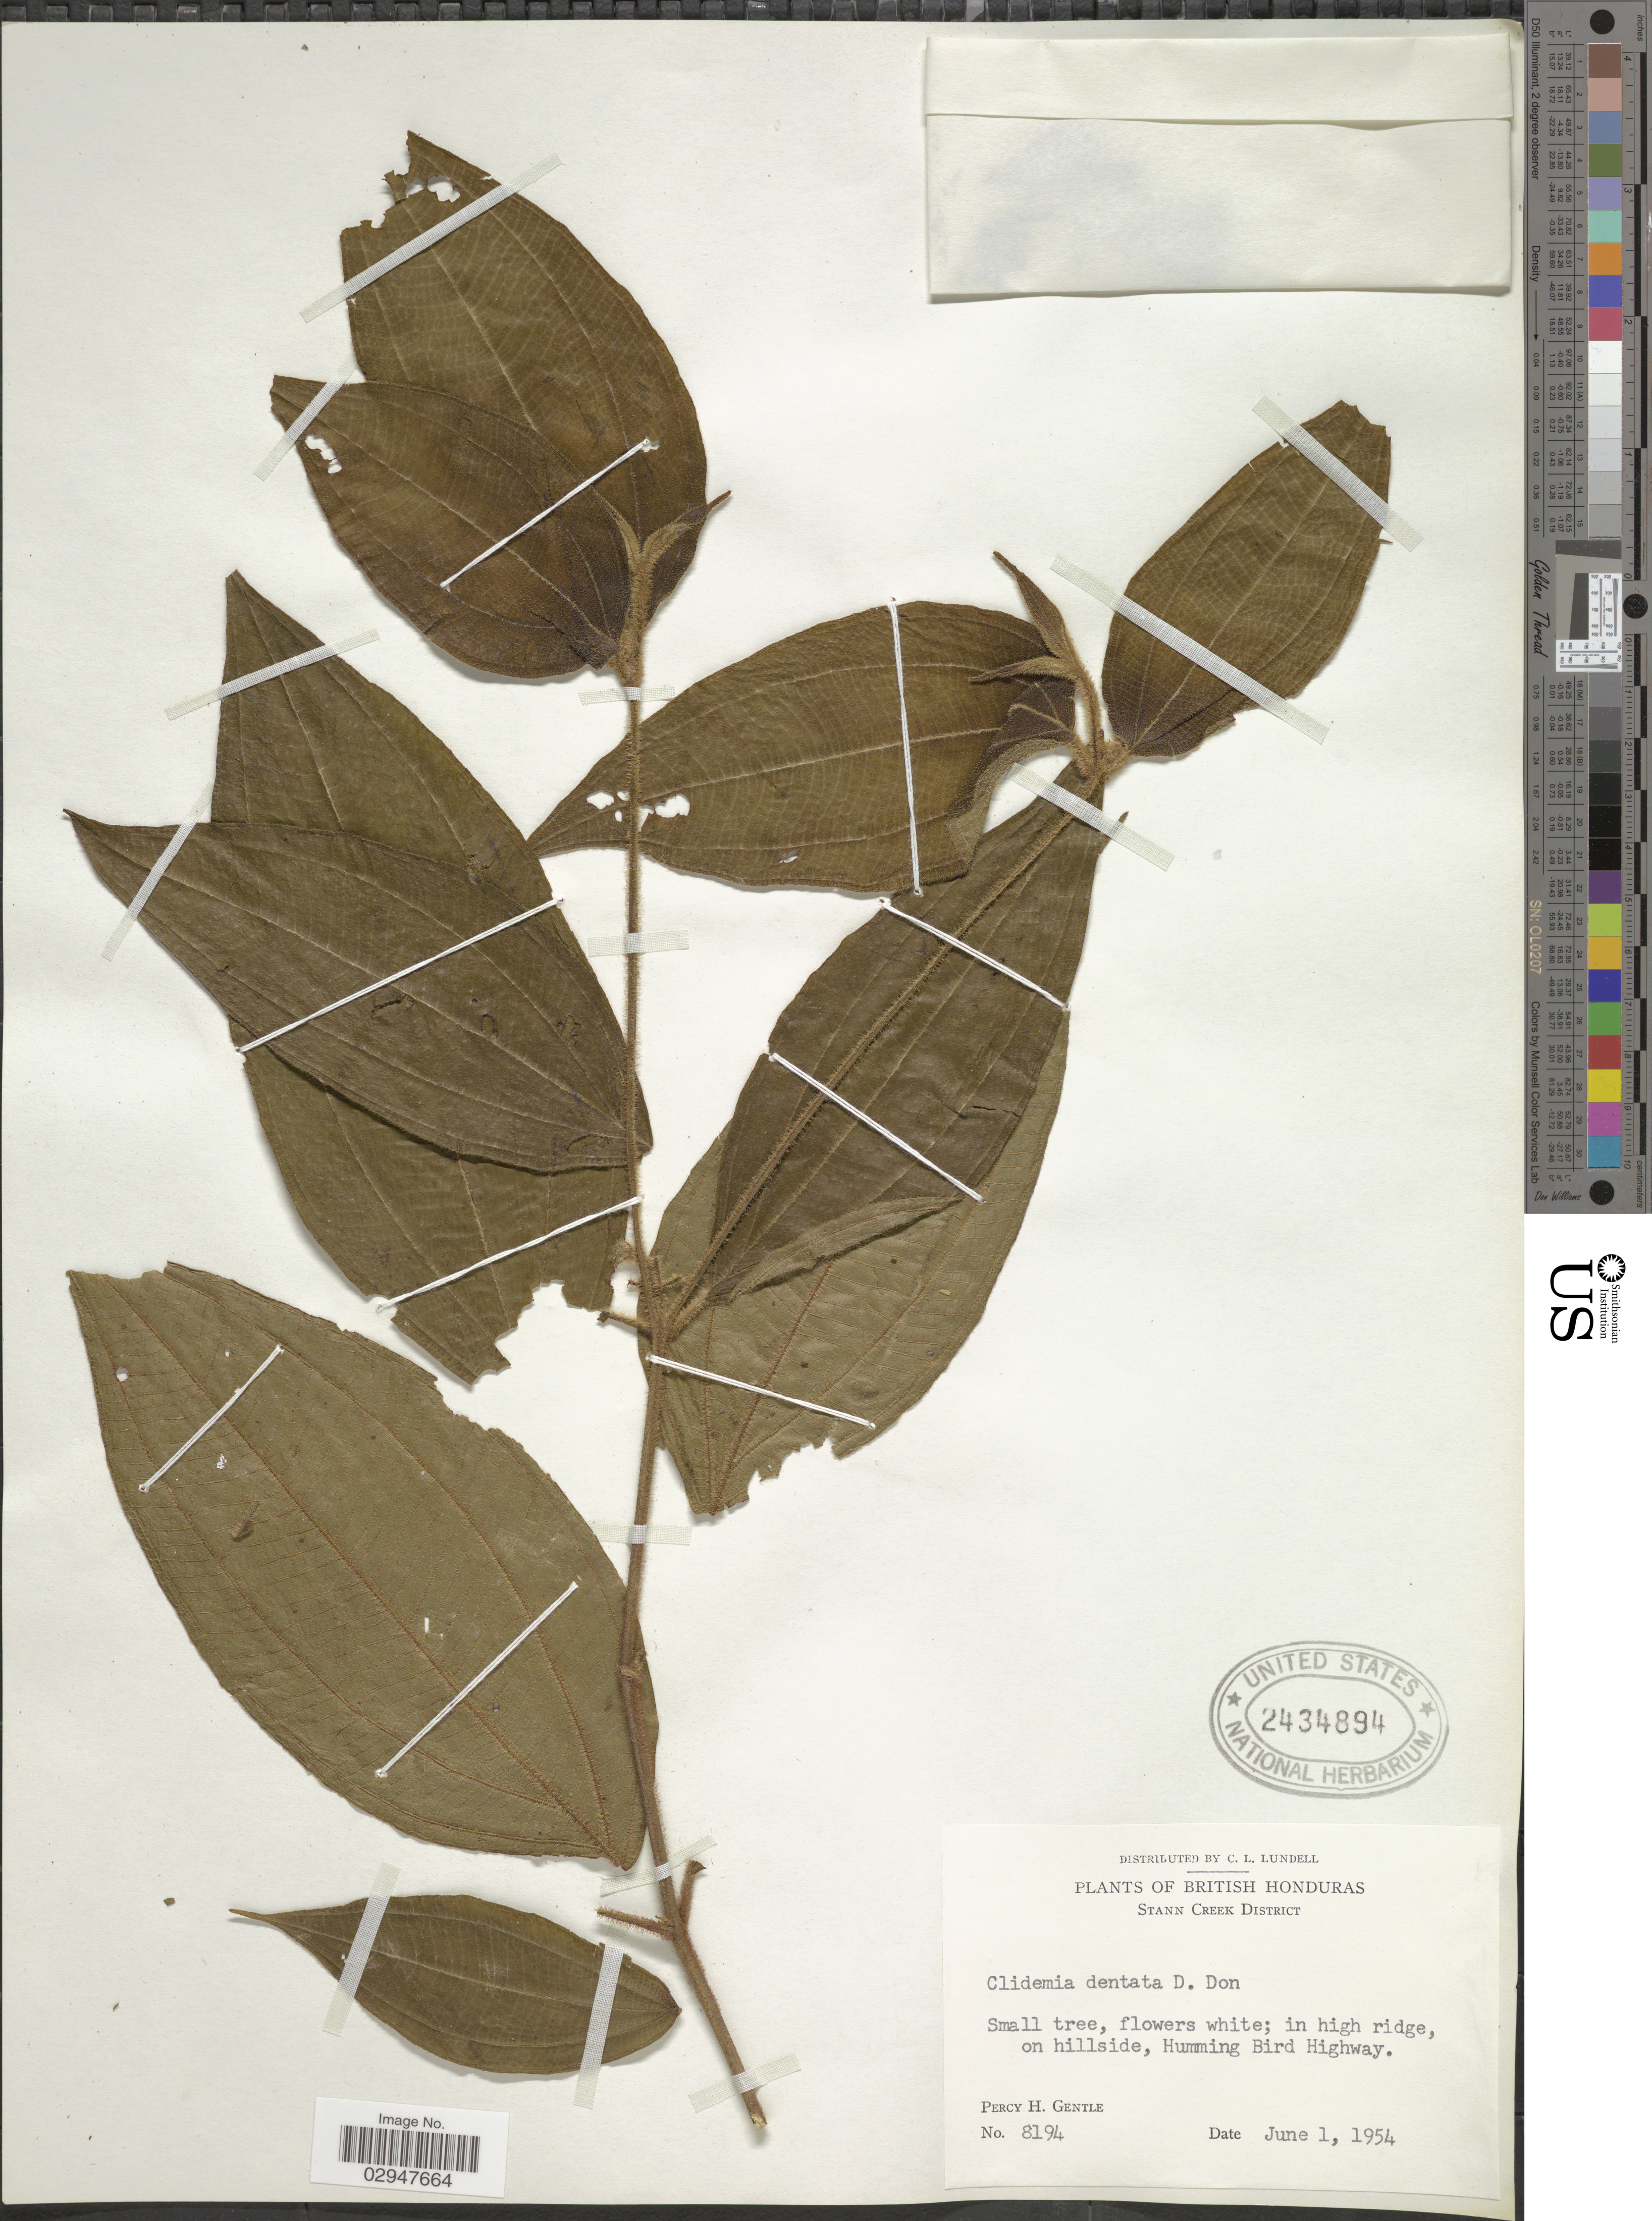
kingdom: Plantae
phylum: Tracheophyta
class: Magnoliopsida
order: Myrtales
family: Melastomataceae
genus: Clidemia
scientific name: Clidemia dentata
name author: D. Don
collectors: P. H. Gentle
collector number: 8194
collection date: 1954-06-01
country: Belize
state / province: Stann Creek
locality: British Honduras. Stann Creek District. Humming Bird Highway.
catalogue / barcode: US 2434894